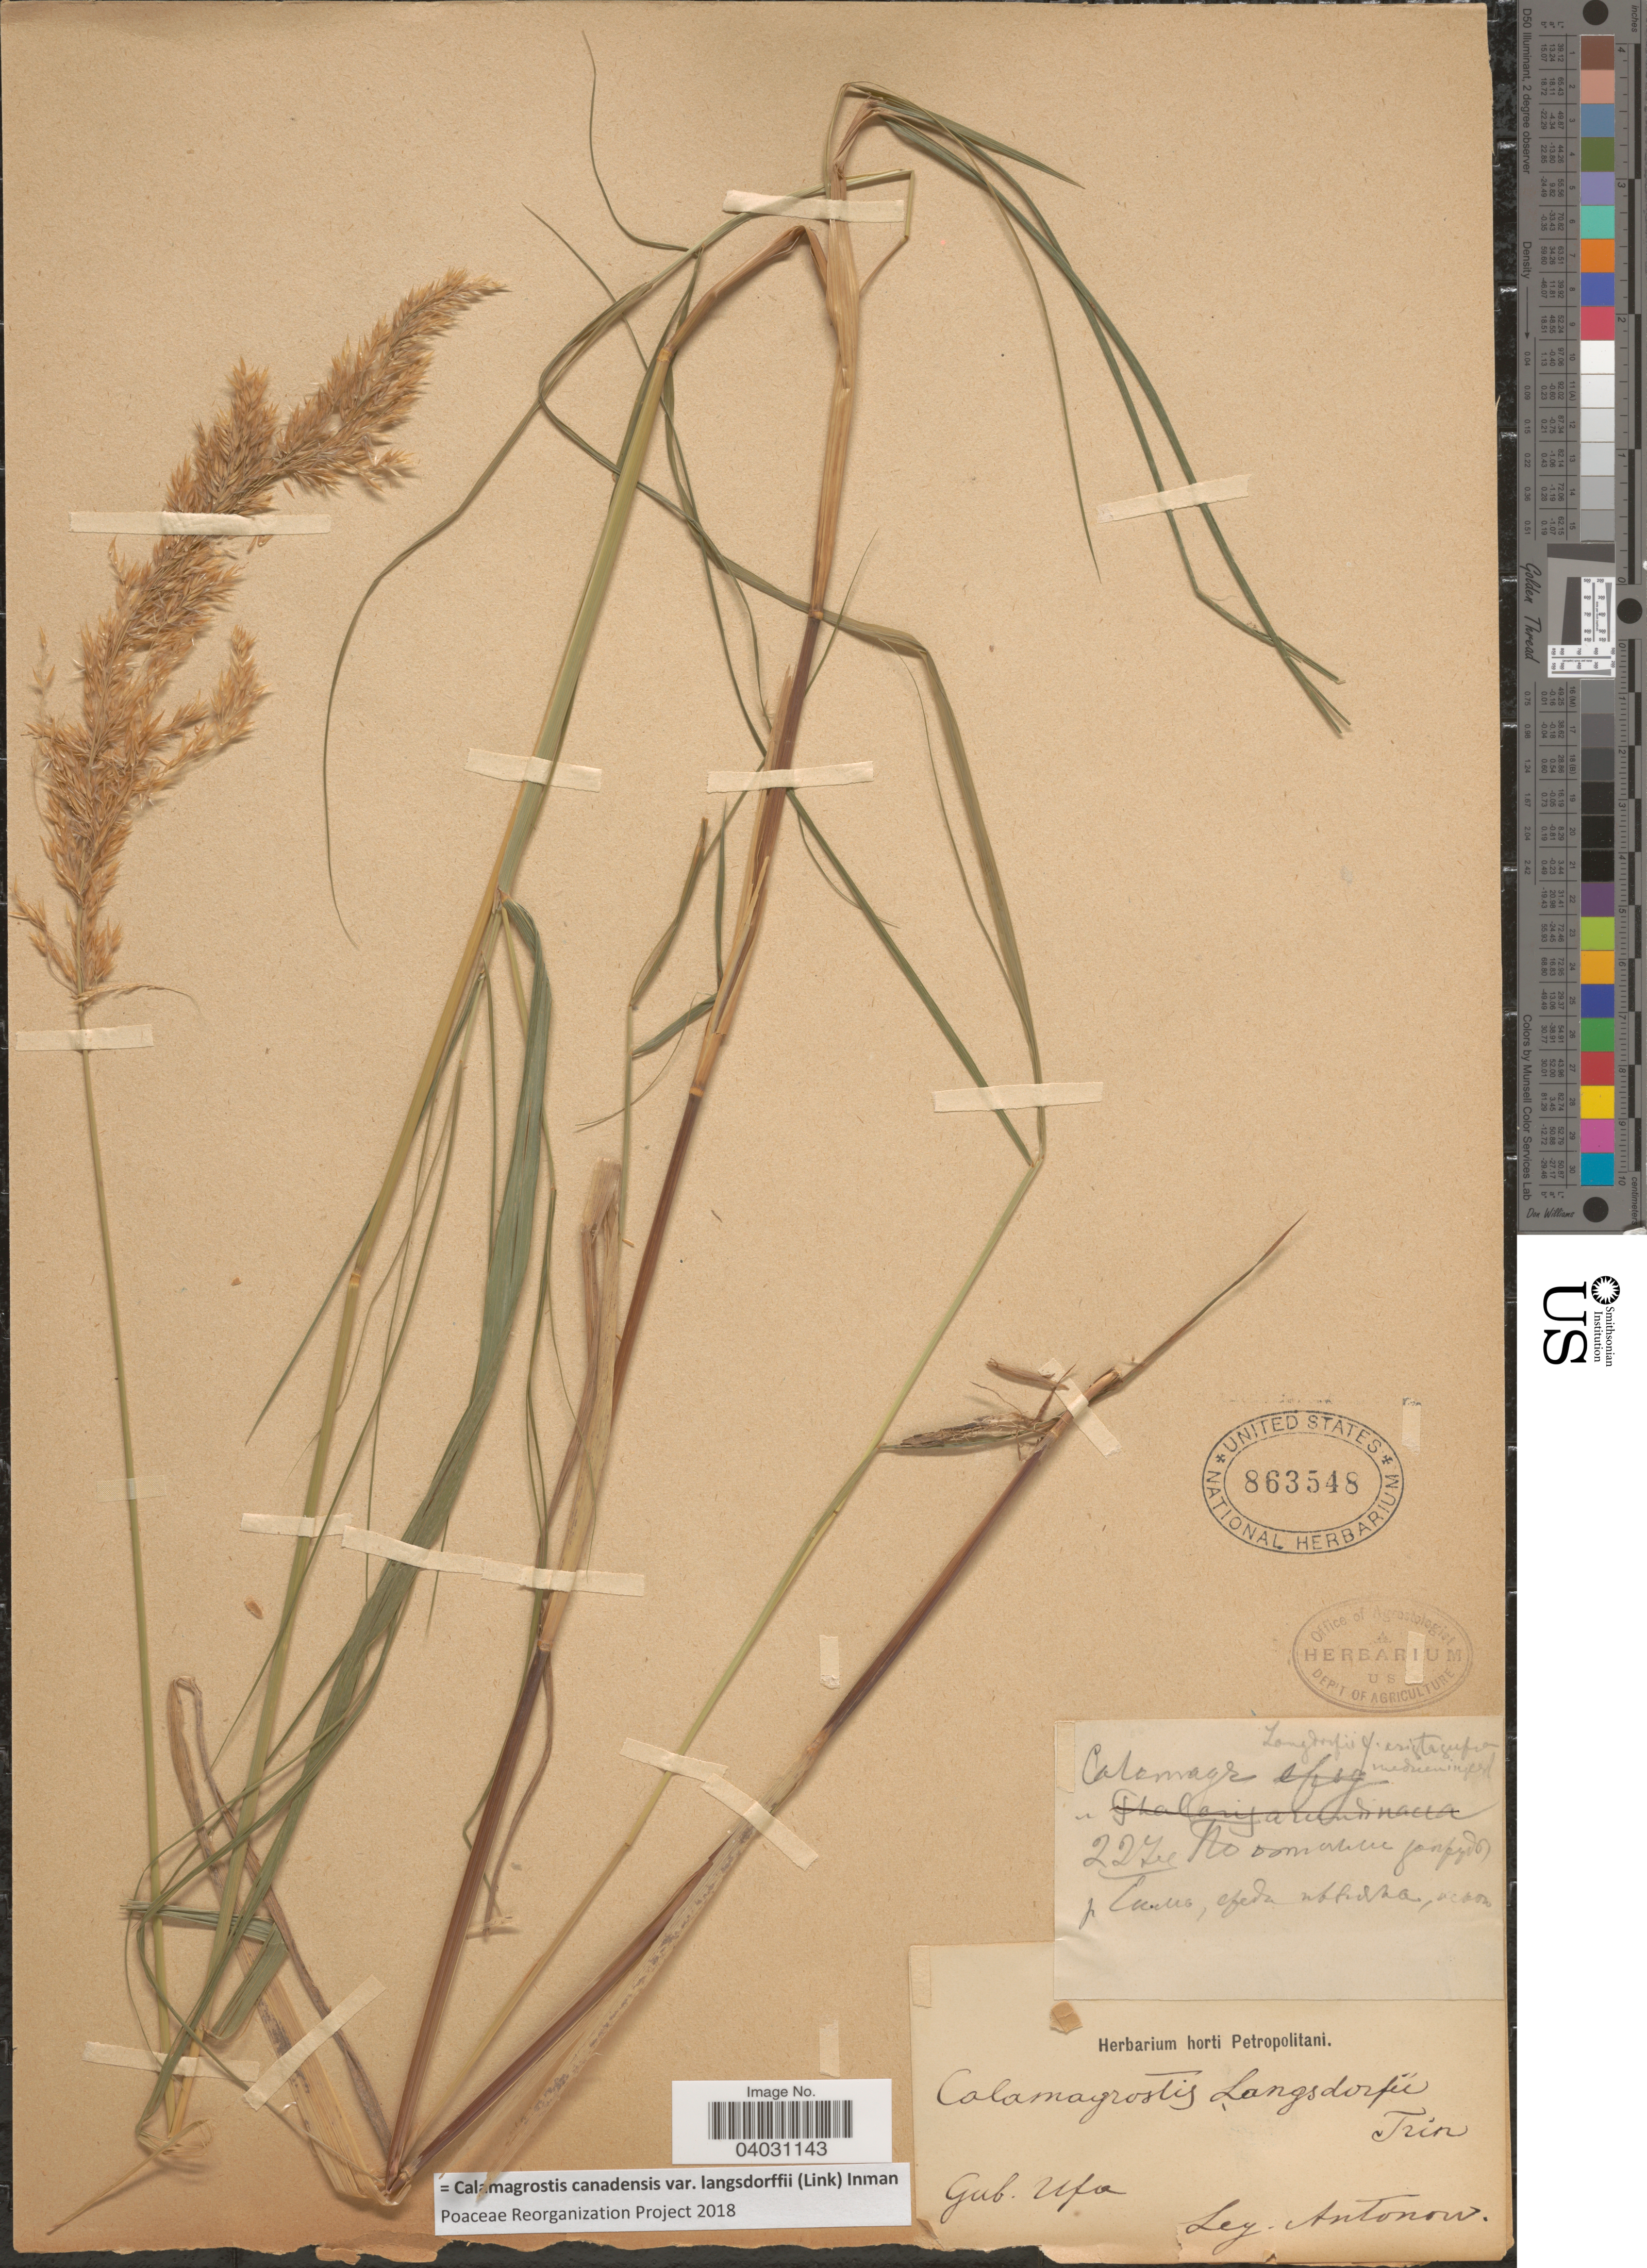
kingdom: Plantae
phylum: Tracheophyta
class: Liliopsida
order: Poales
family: Poaceae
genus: Calamagrostis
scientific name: Calamagrostis canadensis var. langsdorffii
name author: (Link) Inman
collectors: Antonov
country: Russian Federation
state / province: Bashkortostan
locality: Gub. Ufa.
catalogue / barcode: US 863548